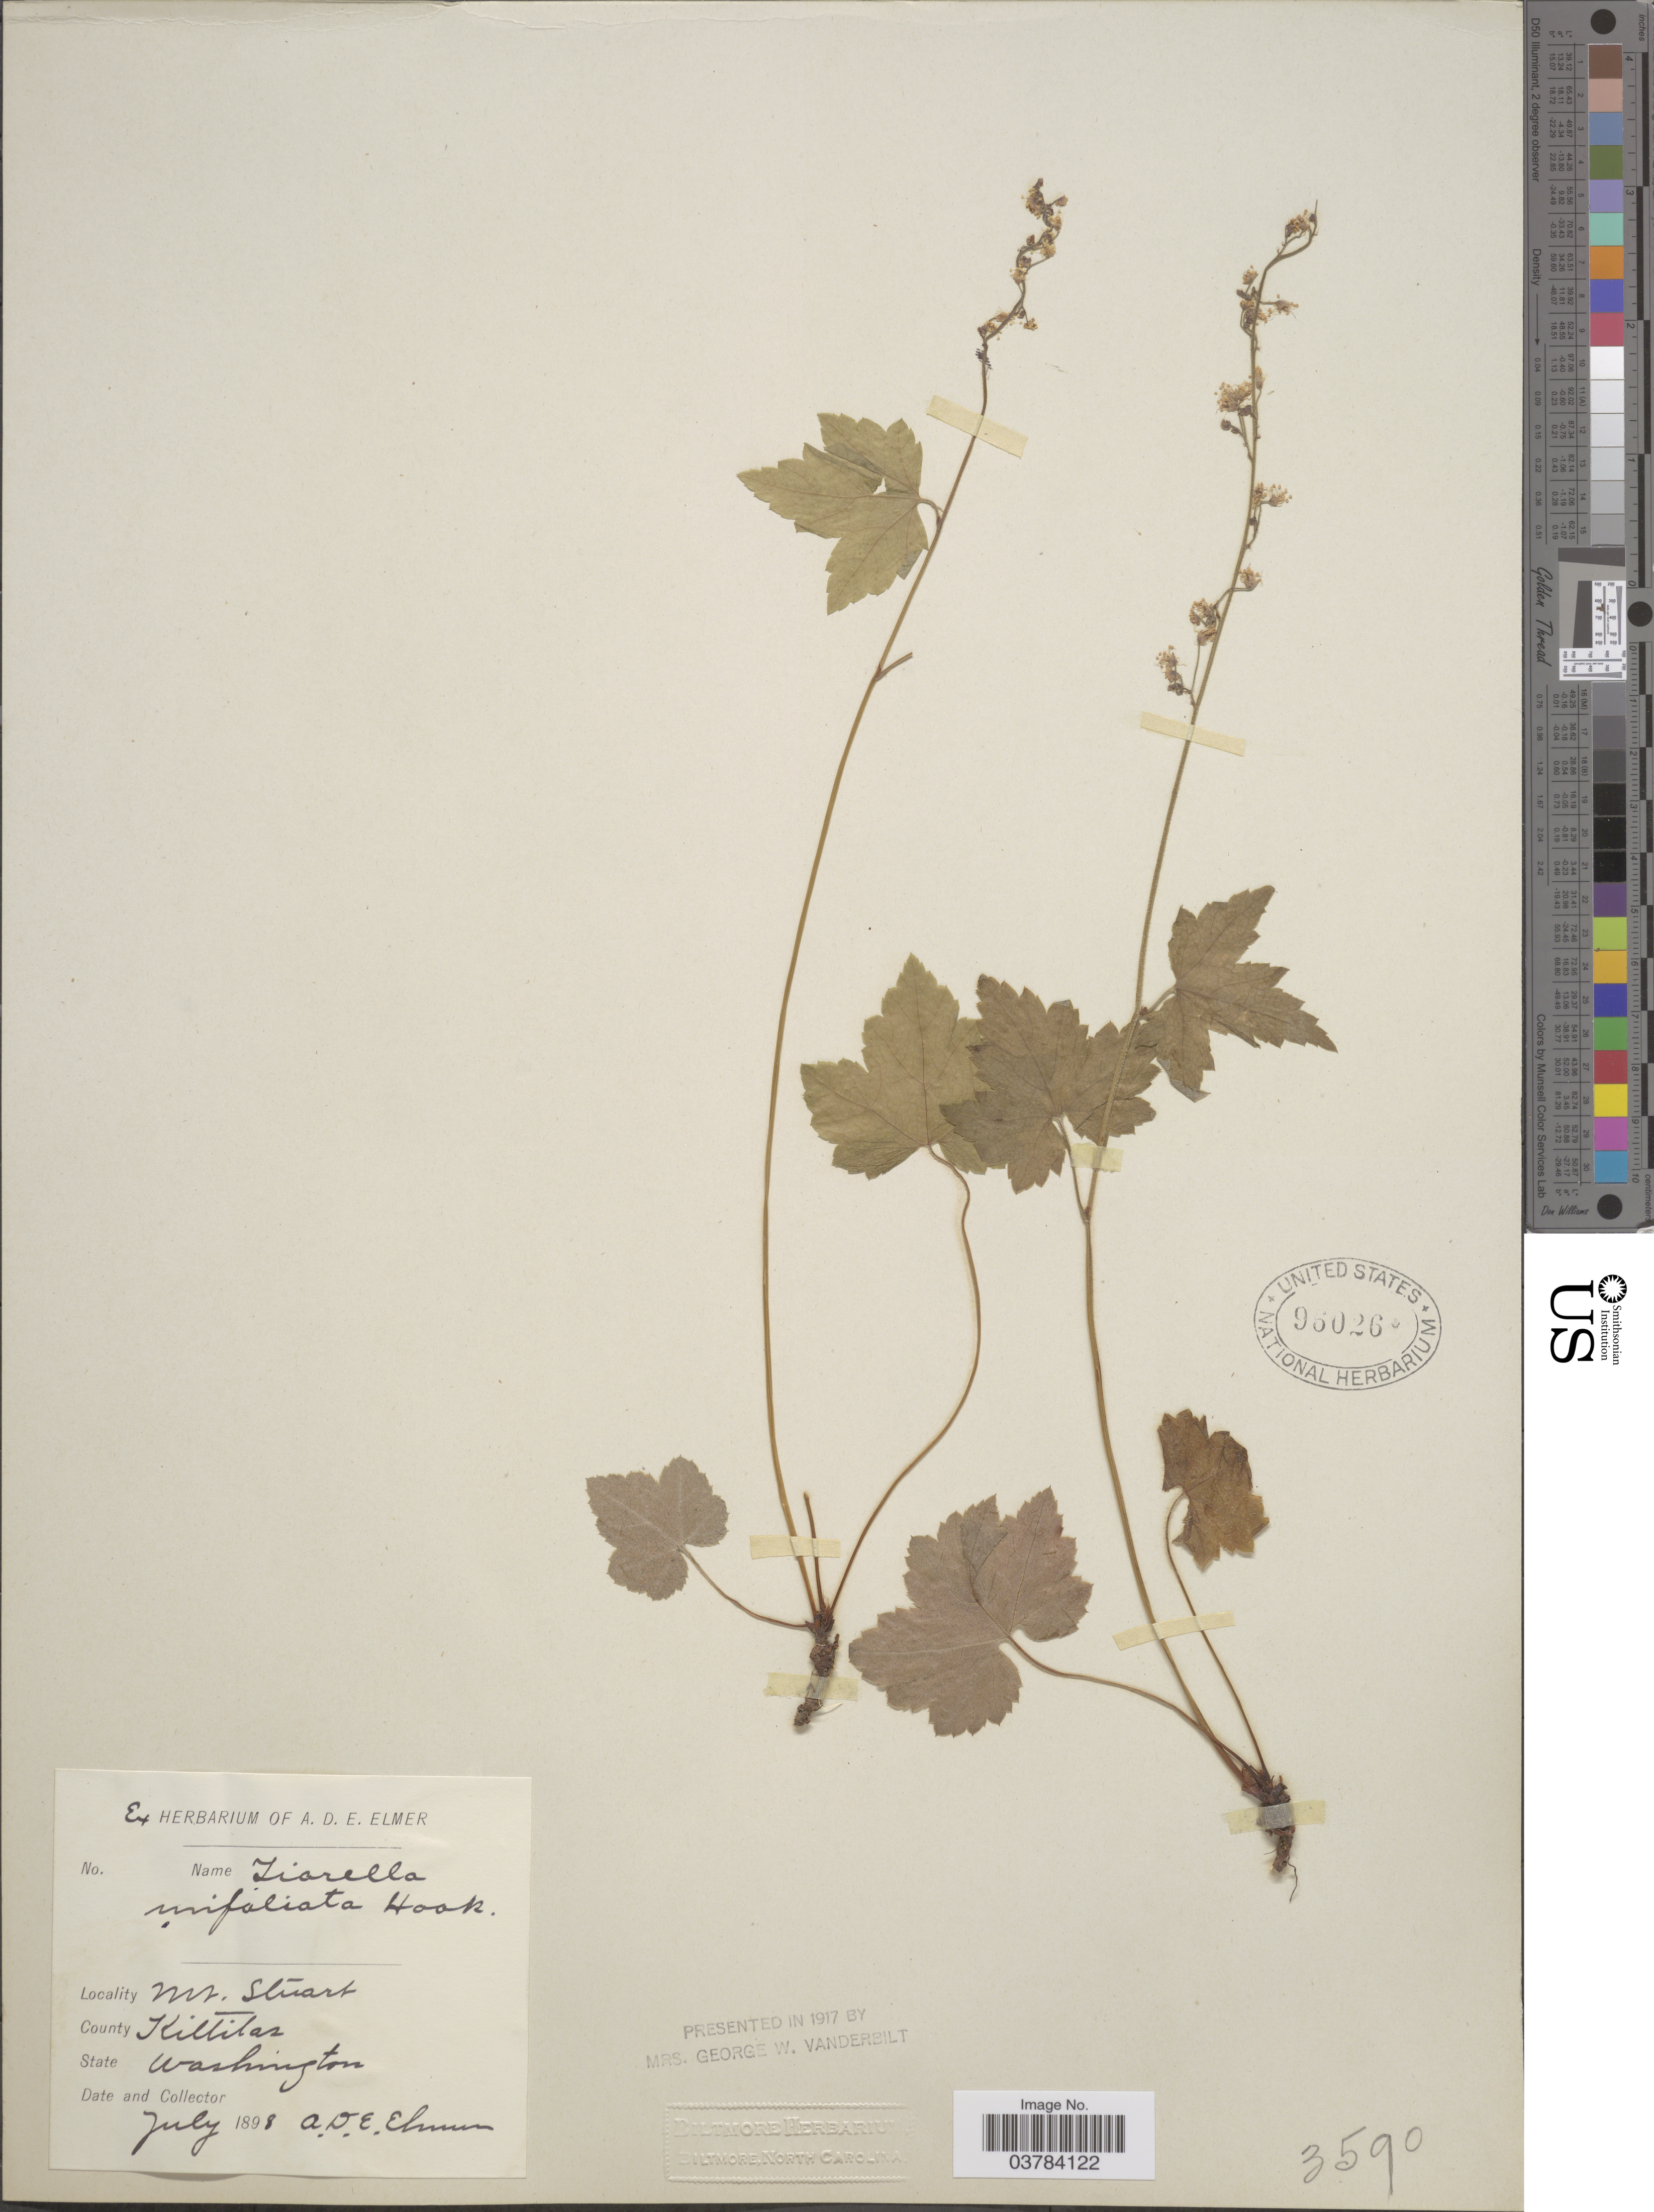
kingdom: Plantae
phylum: Tracheophyta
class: Magnoliopsida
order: Saxifragales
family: Saxifragaceae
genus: Tiarella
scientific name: Tiarella unifoliata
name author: Hook.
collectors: A. D. E. Elmer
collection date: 1898-07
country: United States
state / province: Washington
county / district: Kittitas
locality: Mt. Stuart. County Killitas.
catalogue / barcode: US 96026